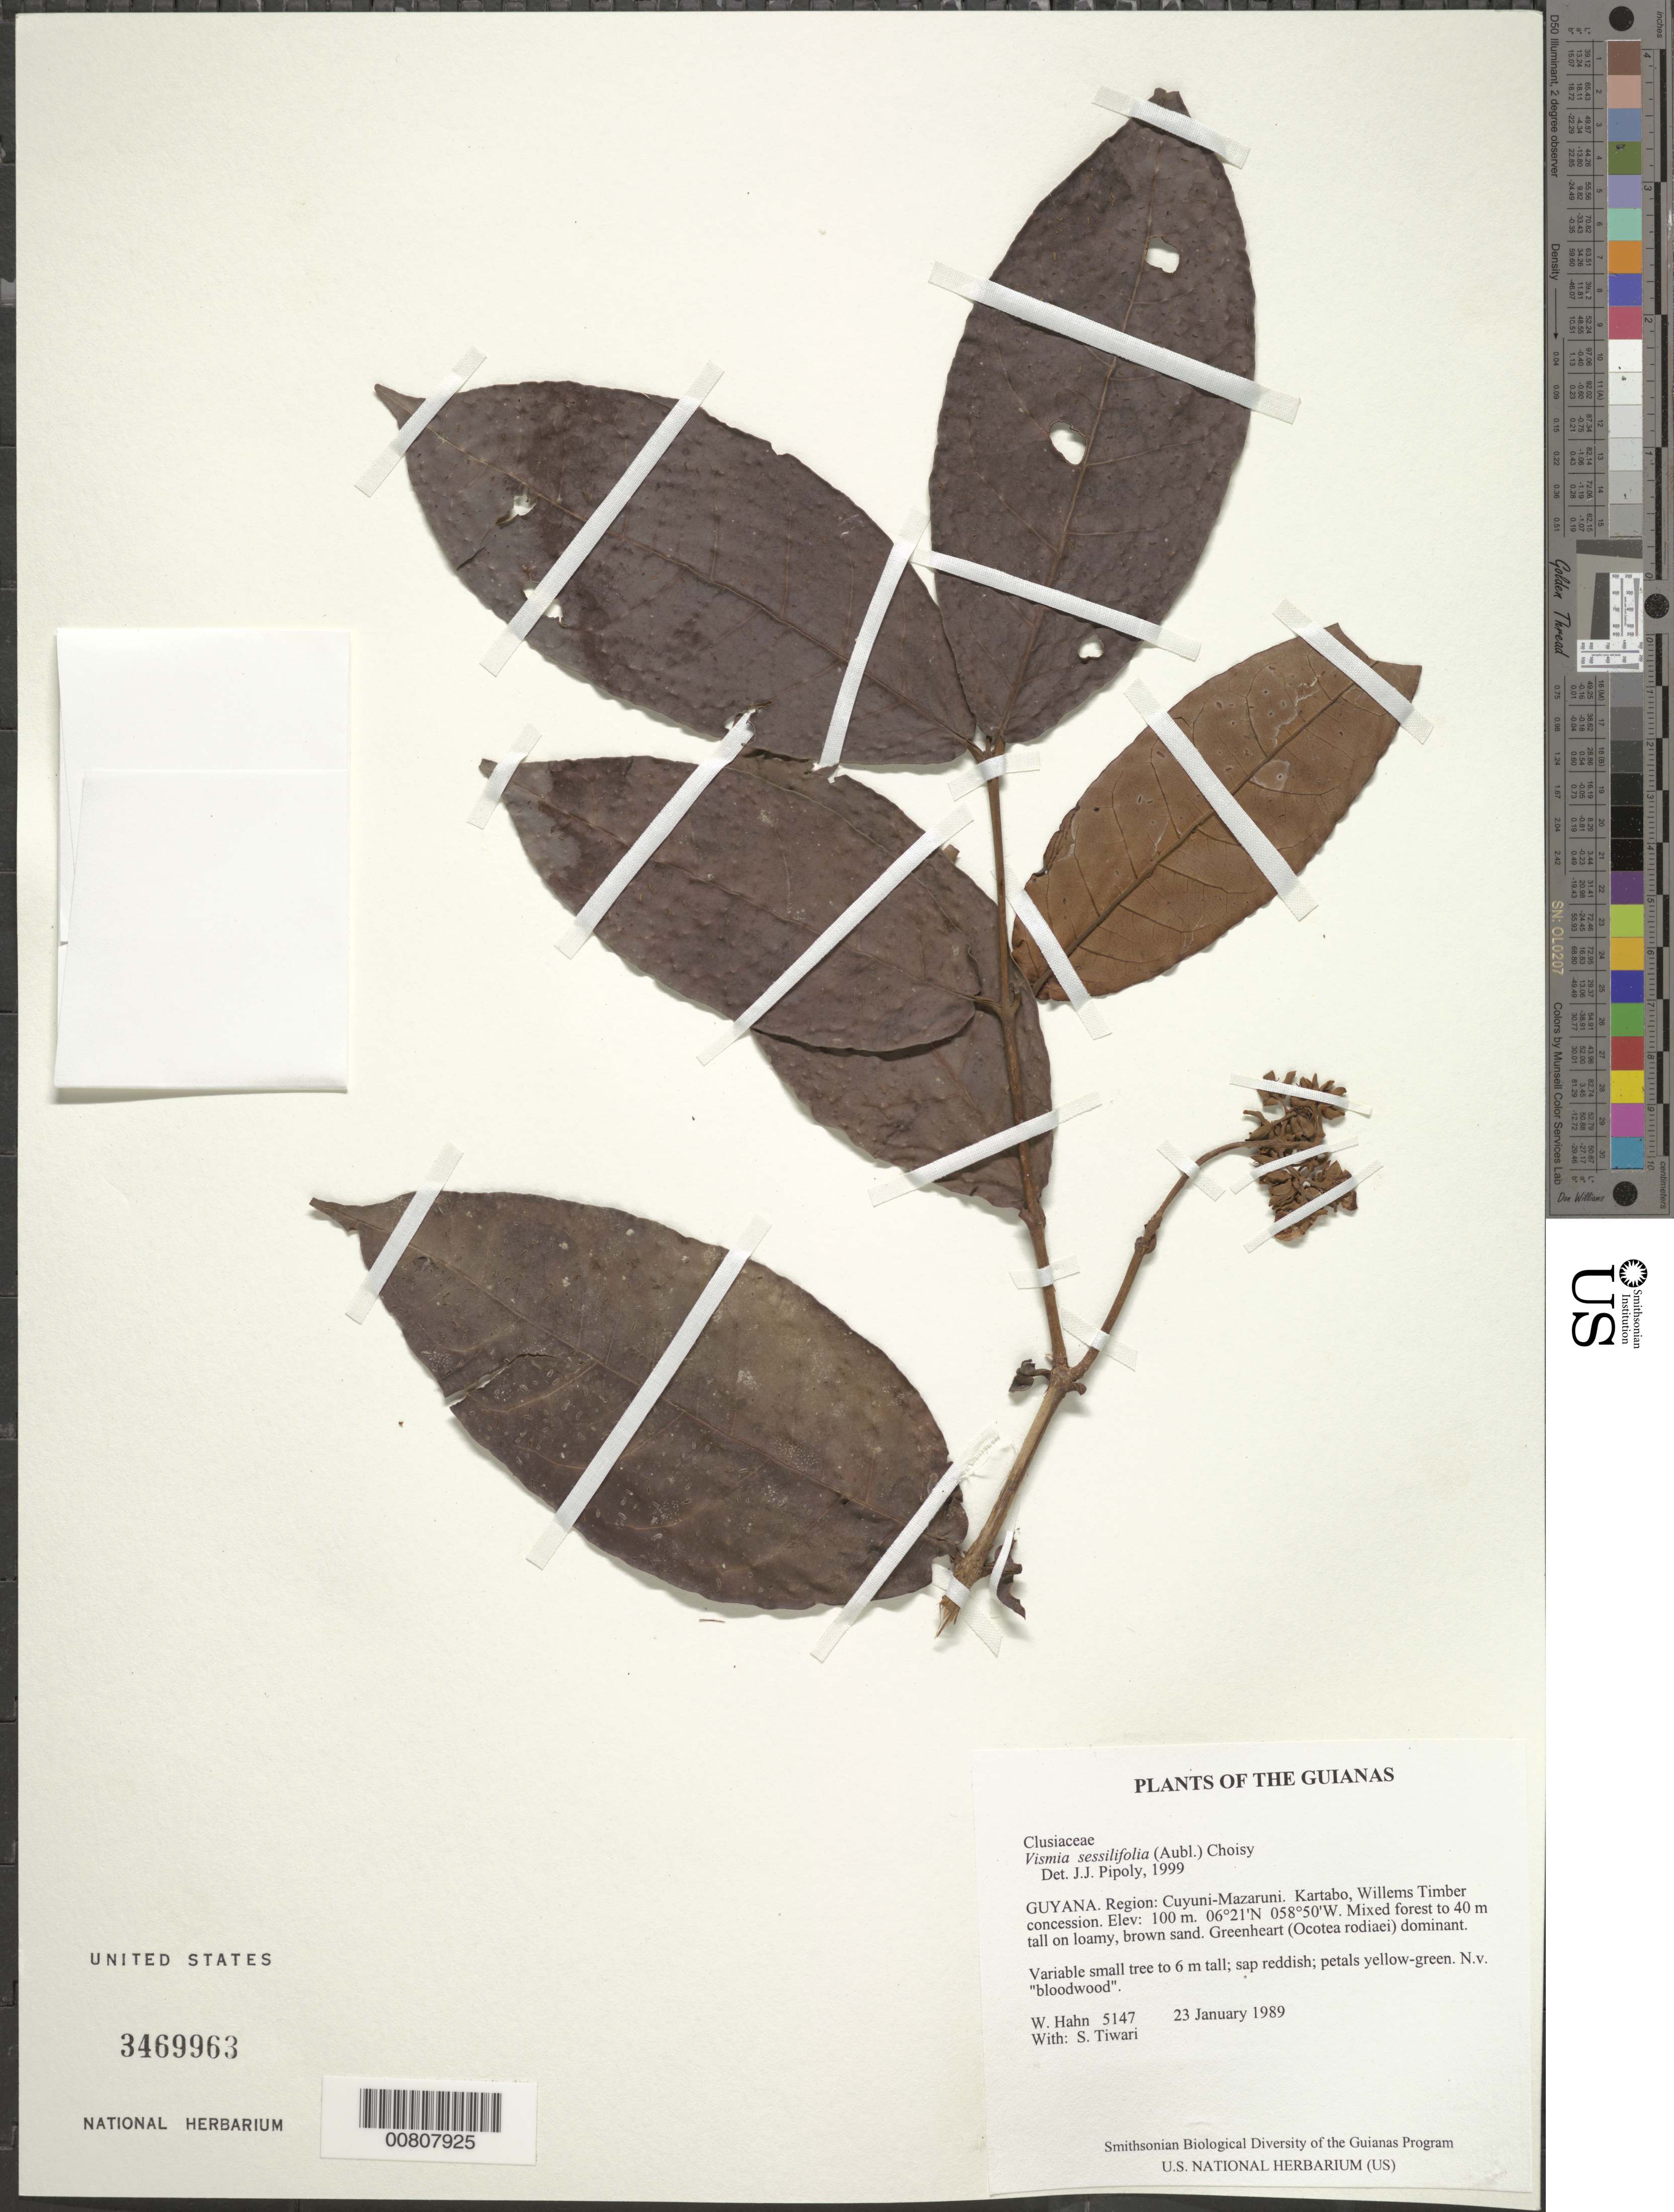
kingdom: Plantae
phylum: Tracheophyta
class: Magnoliopsida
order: Malpighiales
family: Hypericaceae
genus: Vismia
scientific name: Vismia sessilifolia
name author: (Aubl.) Choisy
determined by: Pipoly, J. J., III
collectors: W. Hahn & S. Tiwari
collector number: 5147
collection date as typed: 23 January 1989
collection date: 1989-01-23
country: Guyana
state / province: Cuyuni-Mazaruni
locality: Kartabo, Willems Timber concession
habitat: Mixed forest to 40 m tall on loamy, brown sand. Greenheart (Ocotea rodiaei) dominant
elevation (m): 100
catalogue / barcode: US 3469963